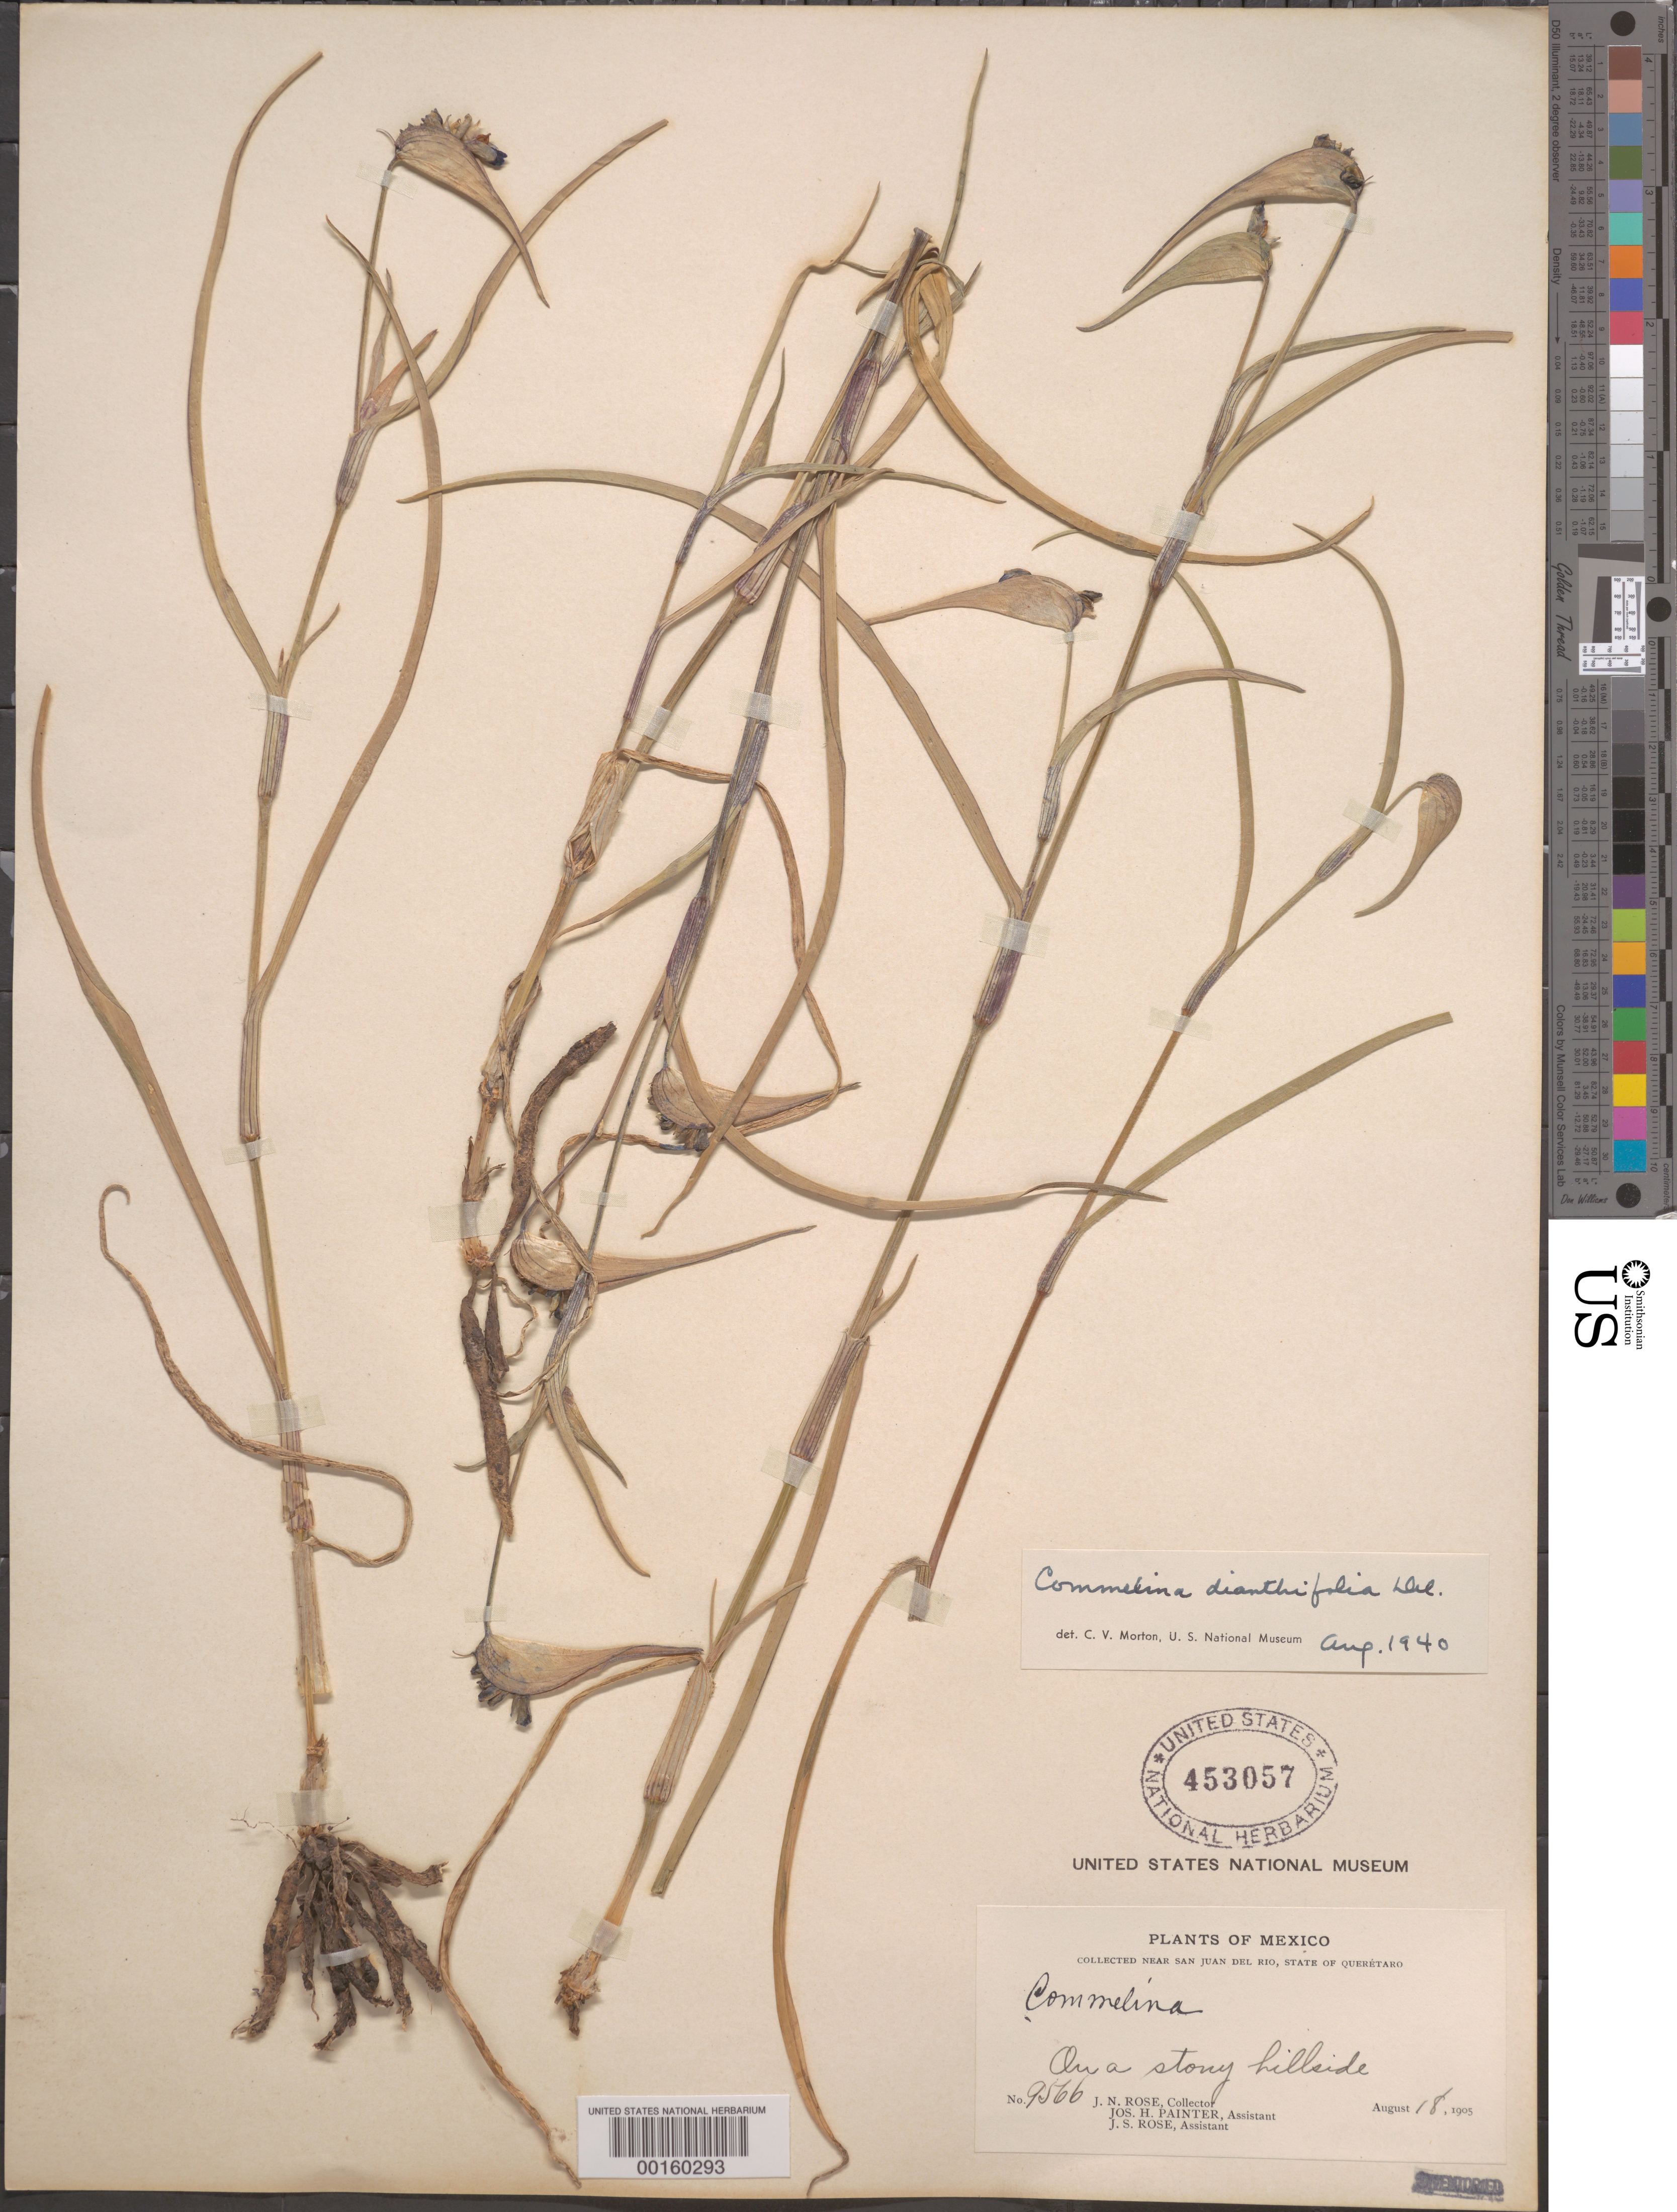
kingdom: Plantae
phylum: Tracheophyta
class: Liliopsida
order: Commelinales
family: Commelinaceae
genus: Commelina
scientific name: Commelina dianthifolia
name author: Redouté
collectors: J. N. Rose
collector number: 9566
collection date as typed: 18 Aug 1905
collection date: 1905-08-18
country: Mexico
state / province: Querétaro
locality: San Juan del Rio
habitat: Stony hillside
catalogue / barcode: US 453057